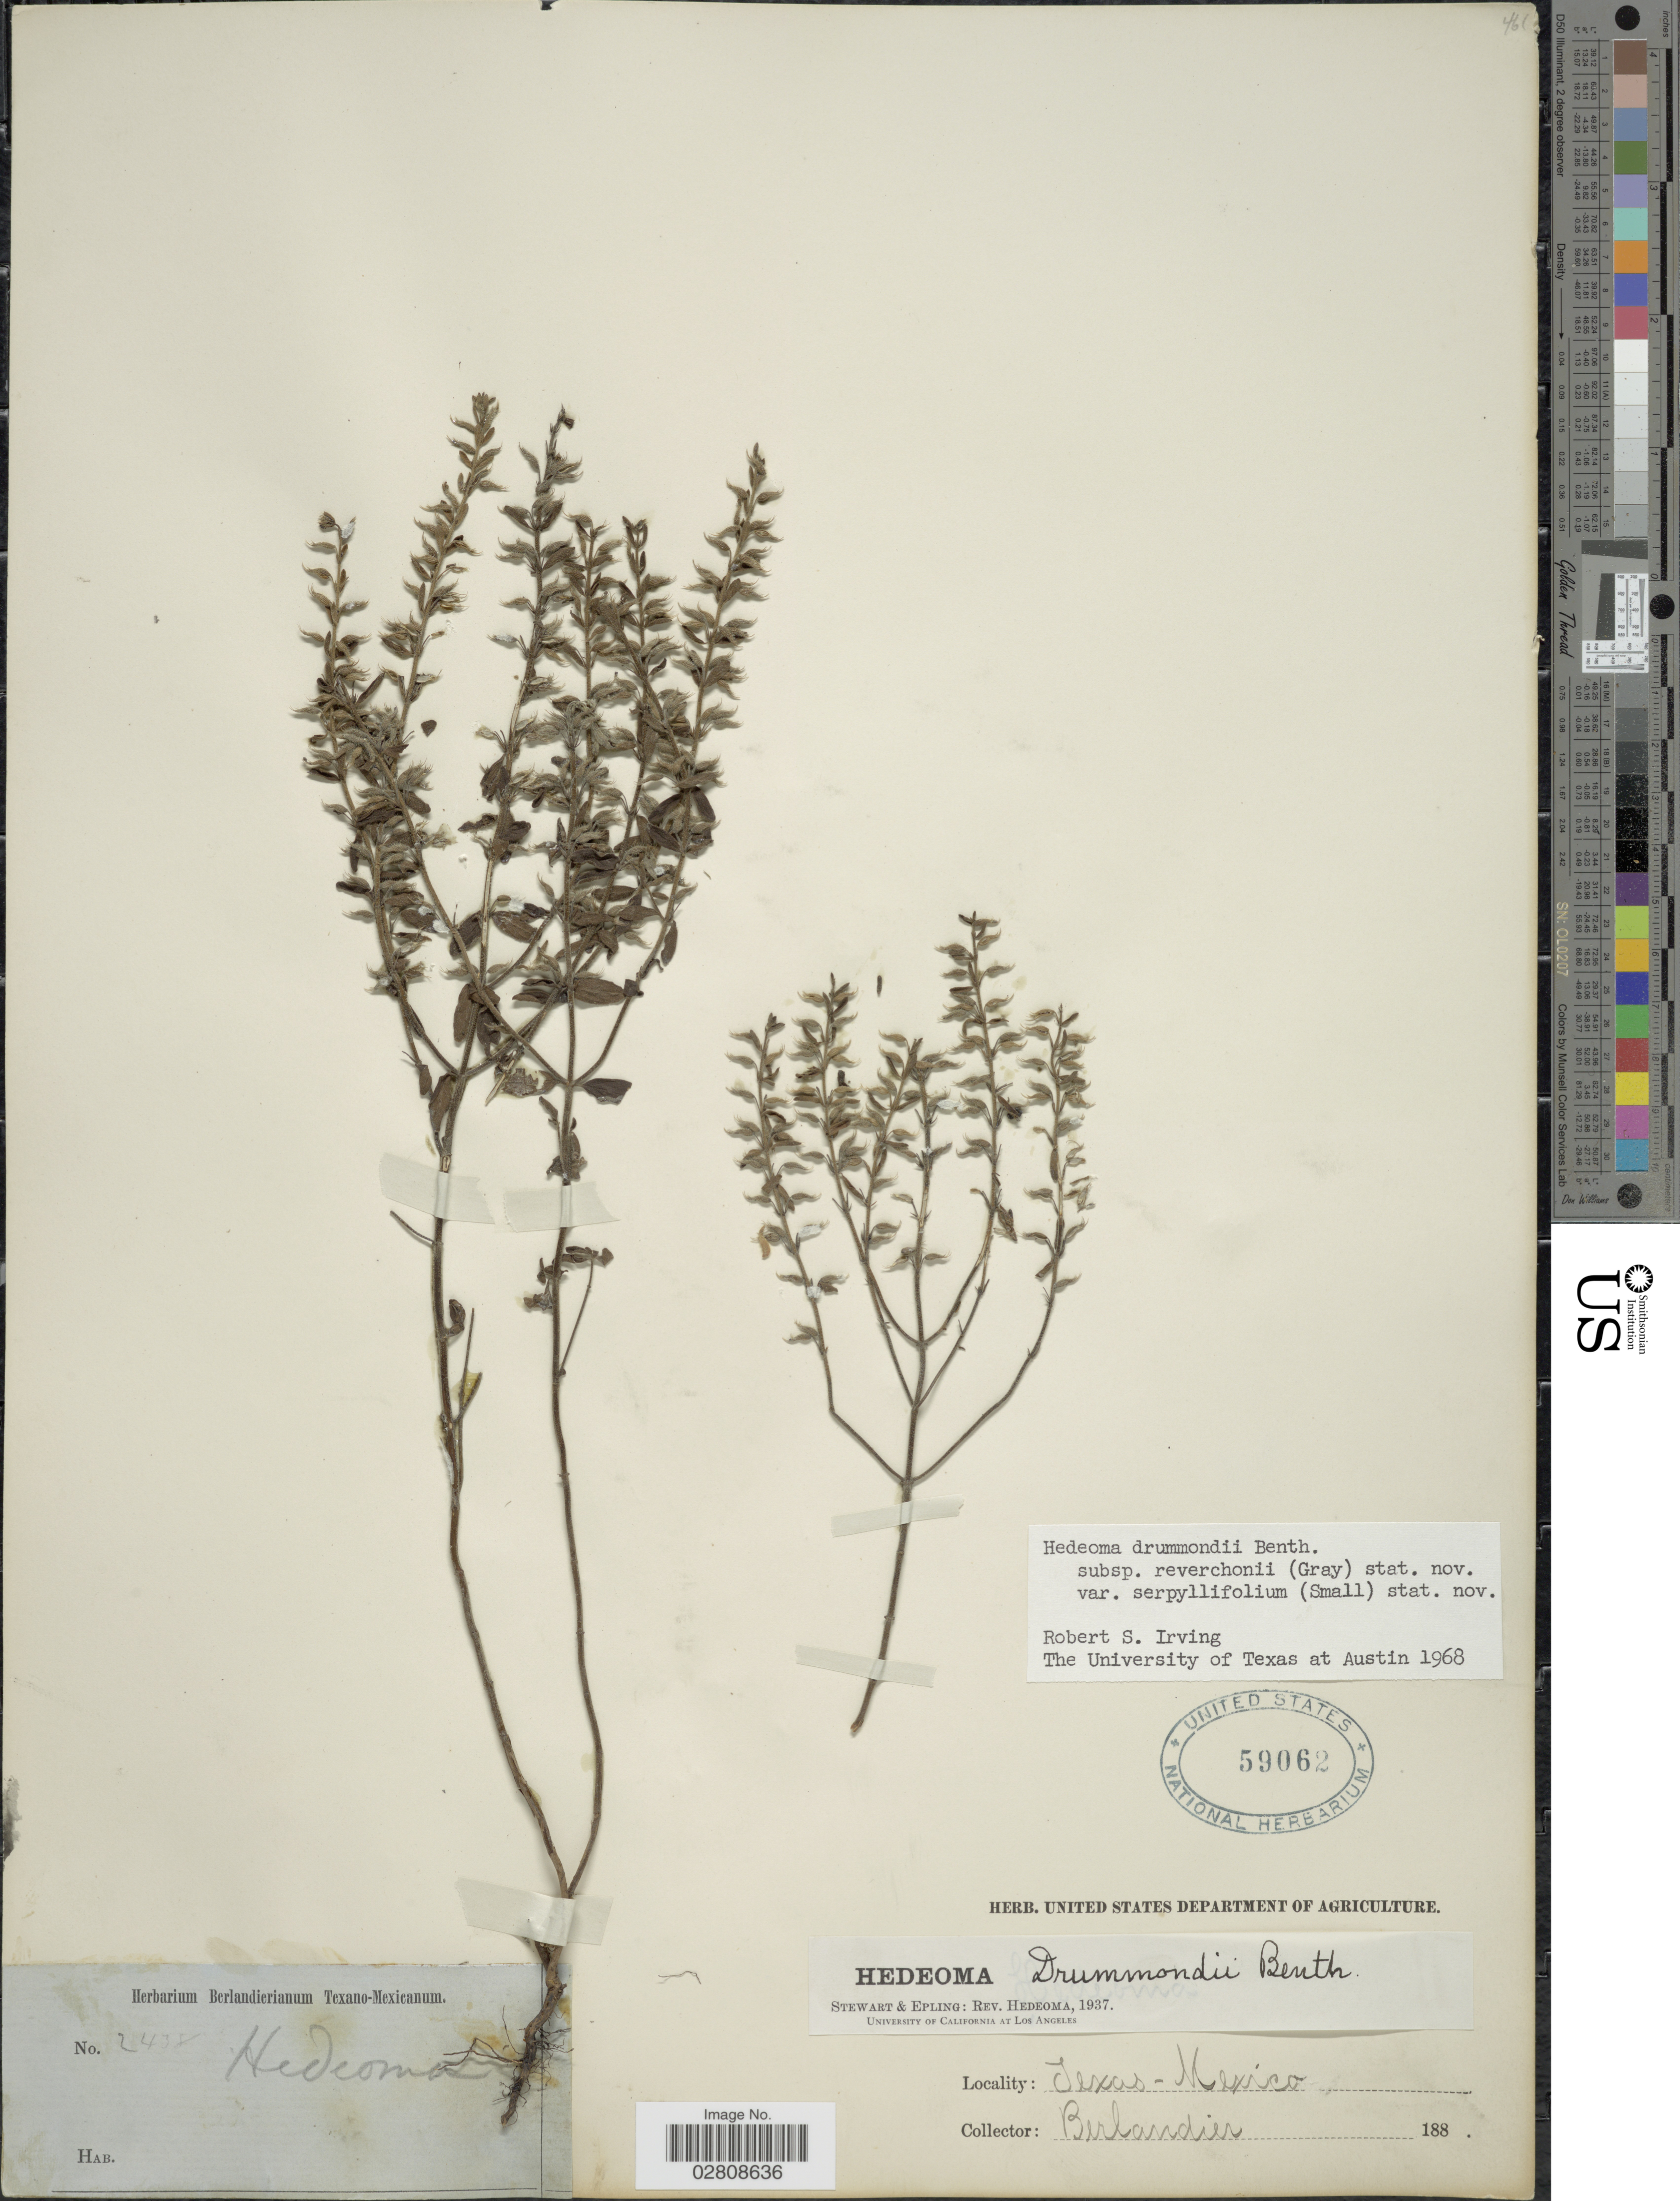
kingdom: Plantae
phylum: Tracheophyta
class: Magnoliopsida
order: Lamiales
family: Lamiaceae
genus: Hedeoma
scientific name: Hedeoma drummondii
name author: Benth.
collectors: J. L. Berlandier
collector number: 2438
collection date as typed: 188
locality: Texas-Mexico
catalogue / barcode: US 59062